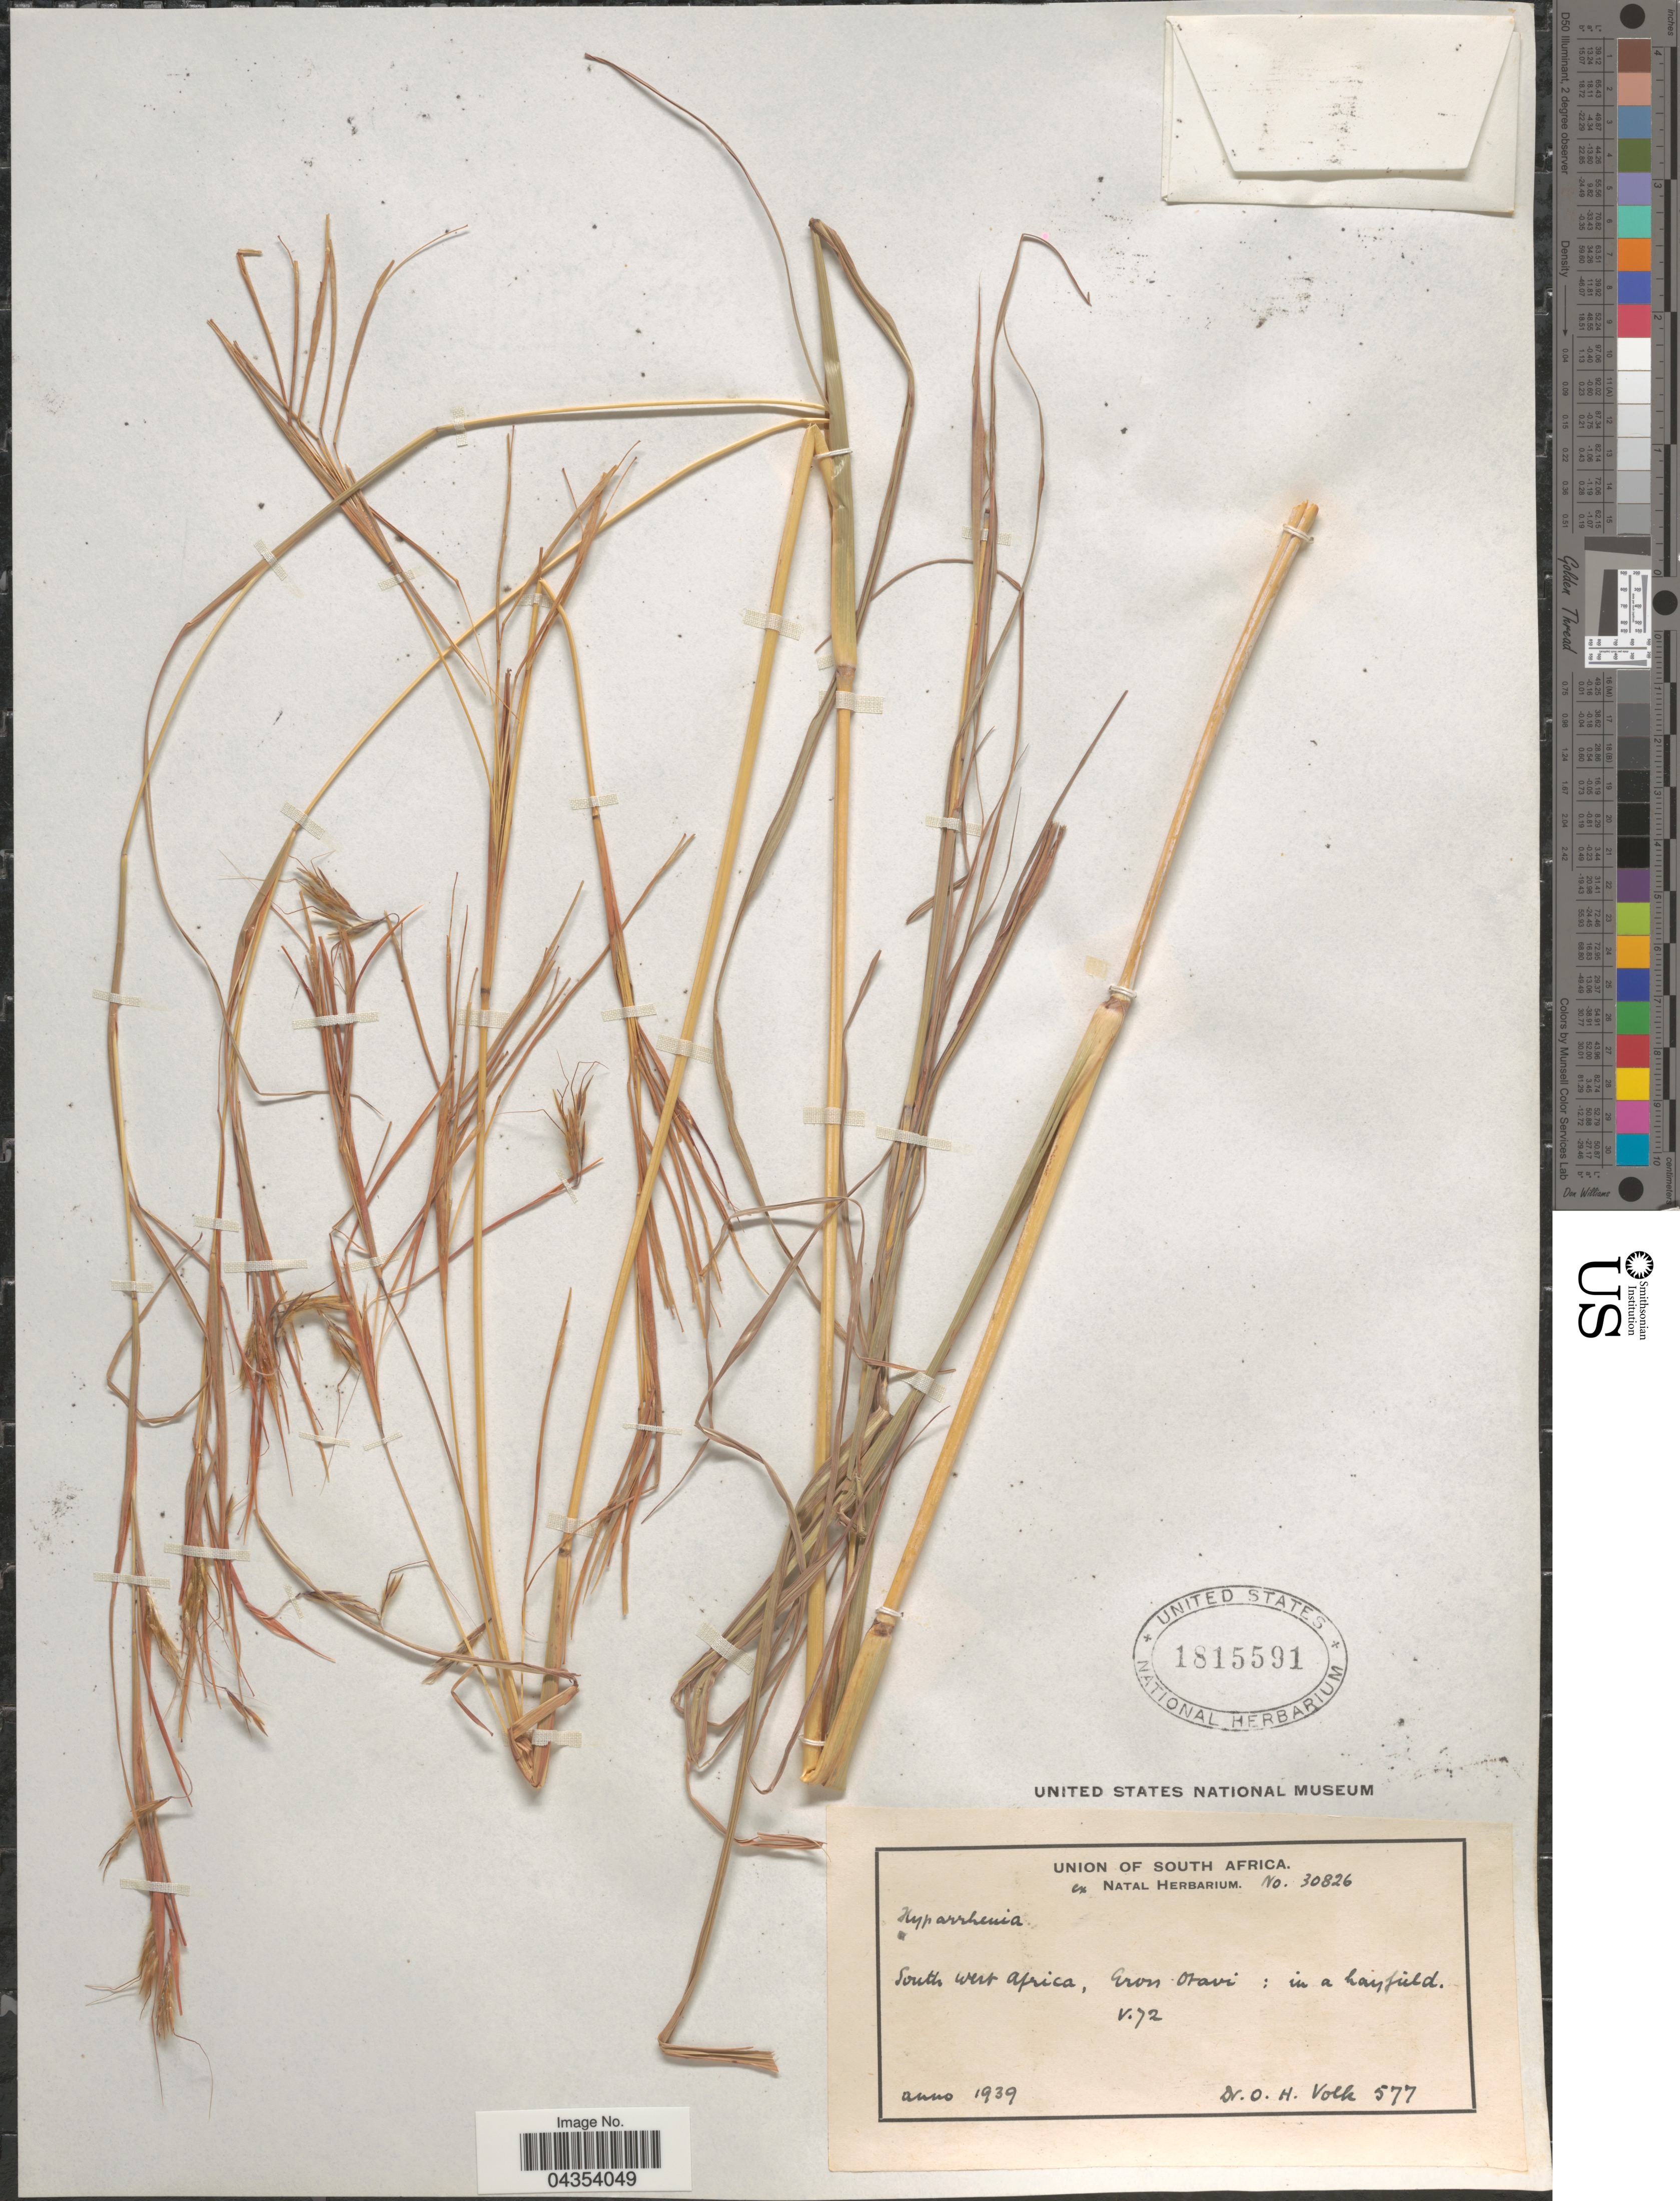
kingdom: Plantae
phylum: Tracheophyta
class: Liliopsida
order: Poales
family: Poaceae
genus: Hyparrhenia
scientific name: Hyparrhenia sp.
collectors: O. Volk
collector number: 577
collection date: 1939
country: Namibia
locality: South West Africa, Erosi Otavi. V72 [unsure placement]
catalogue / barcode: US 1815591